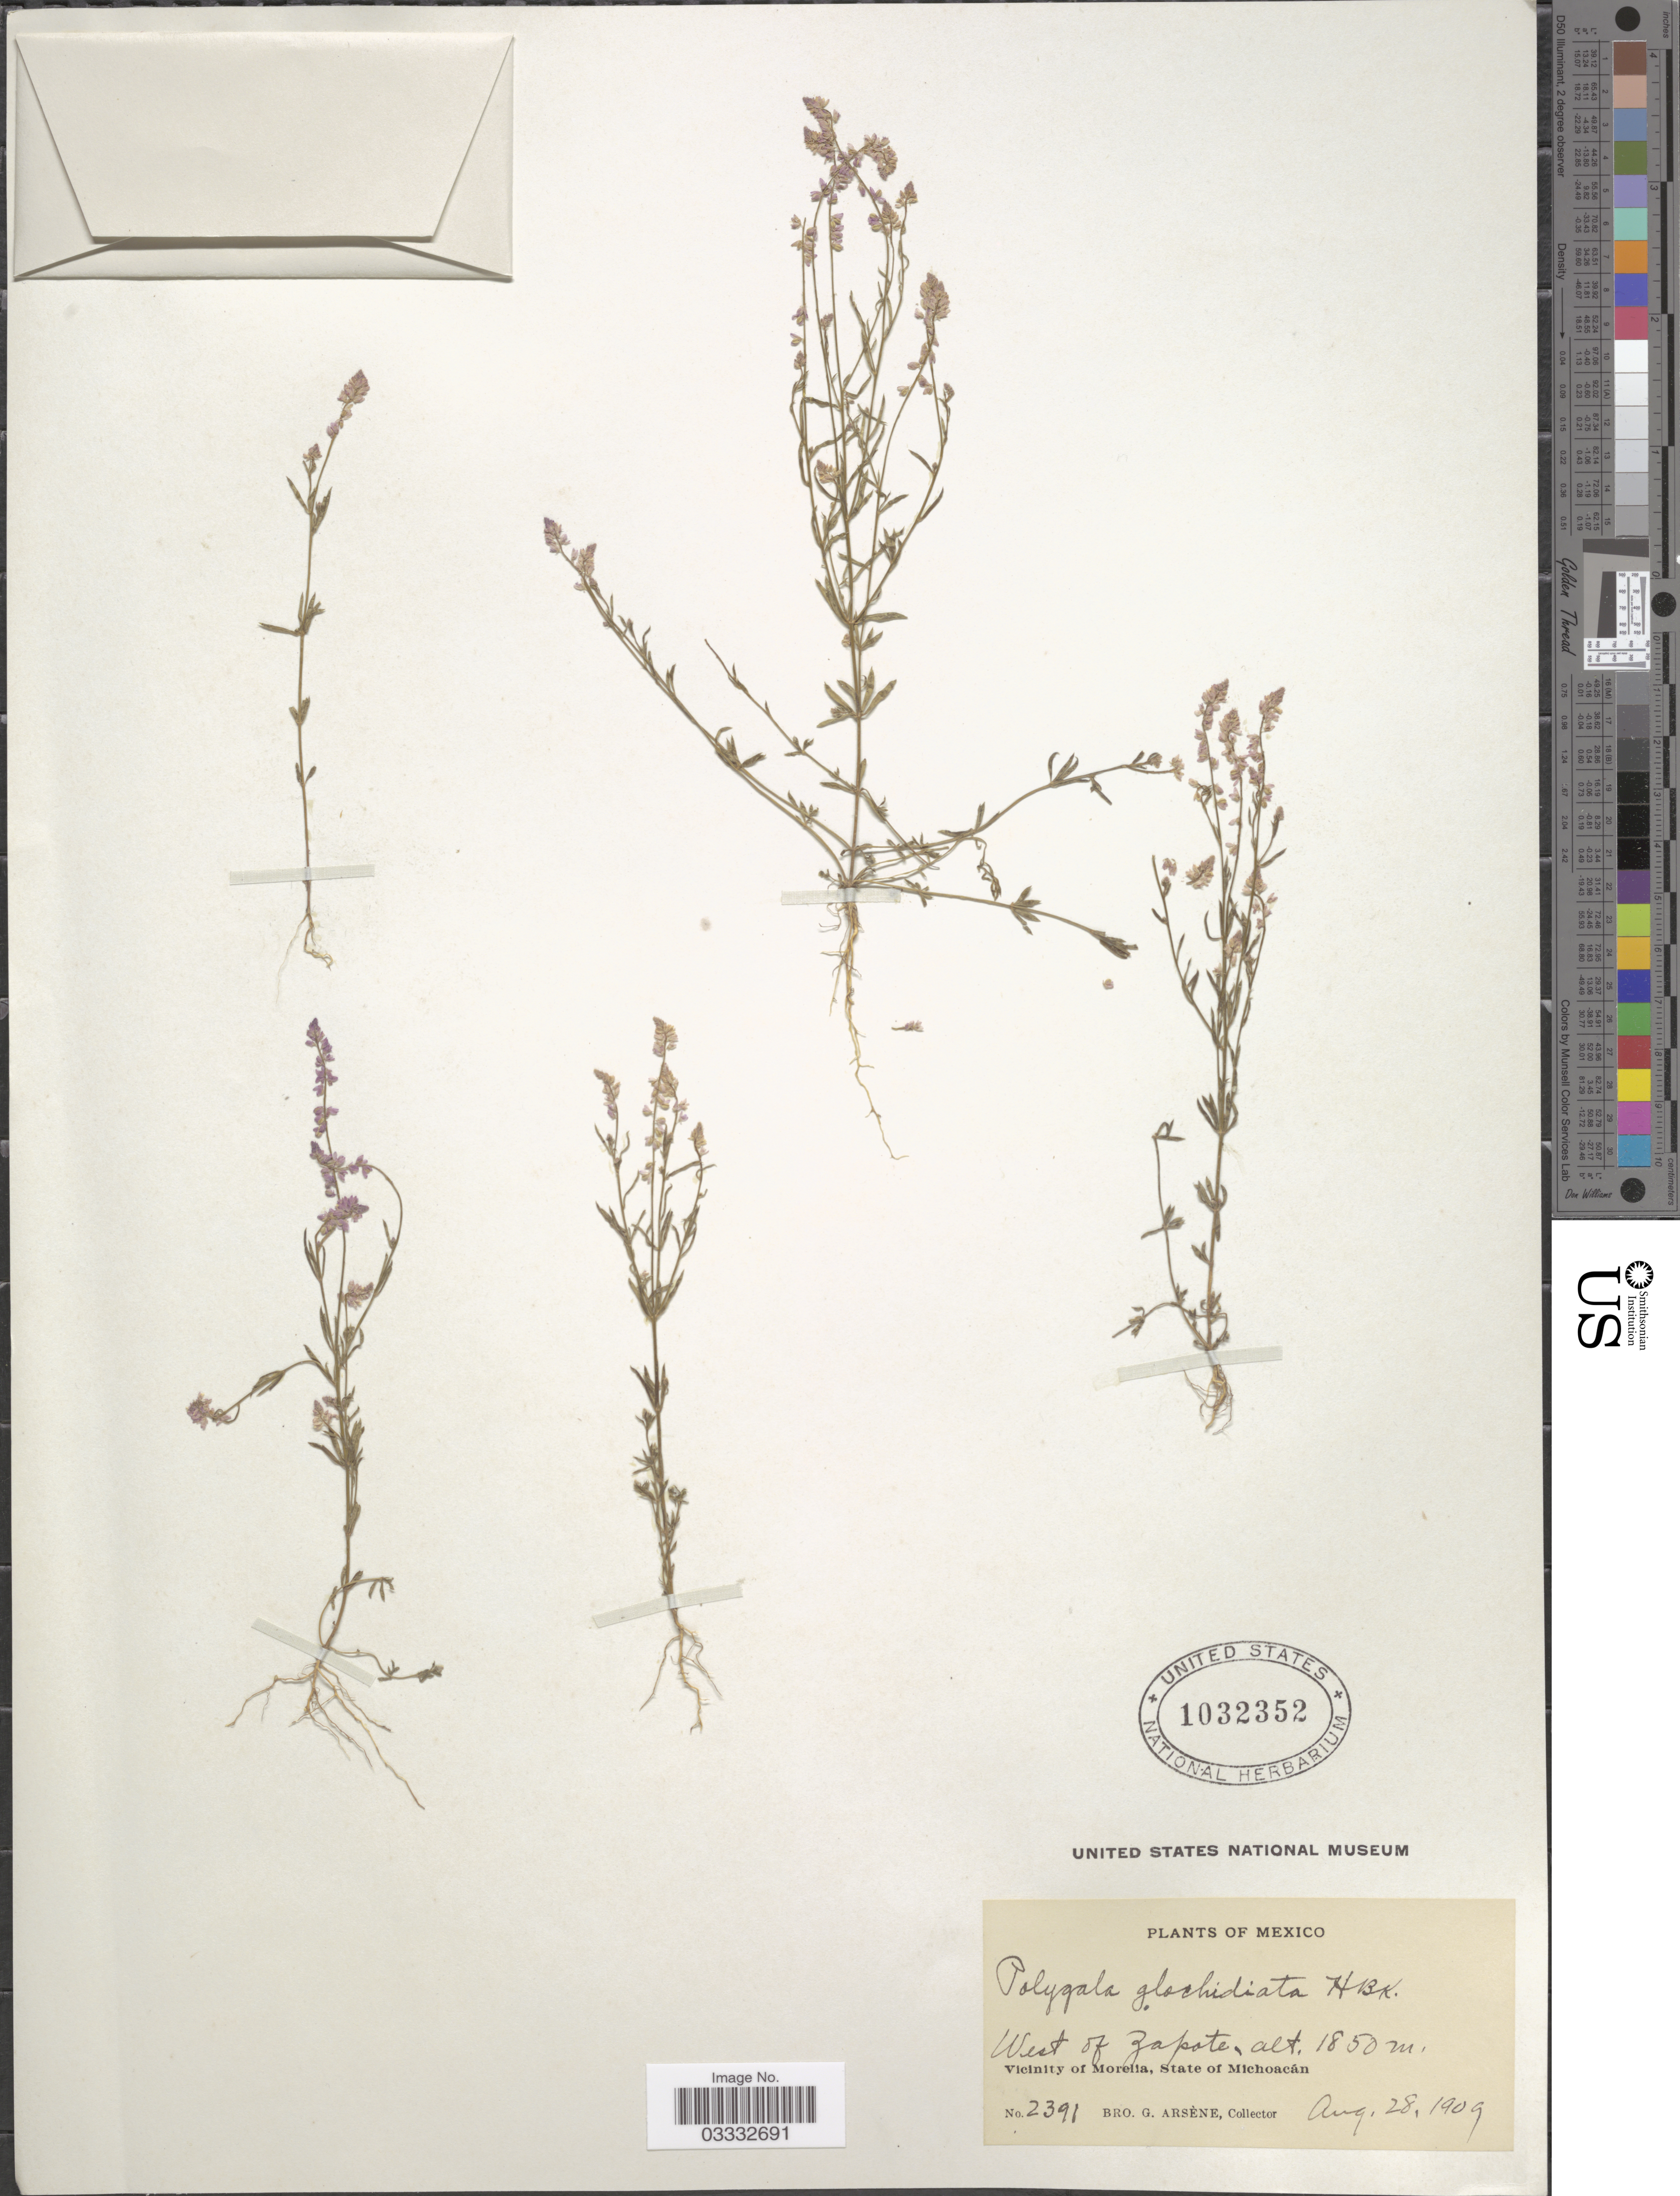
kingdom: Plantae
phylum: Tracheophyta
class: Magnoliopsida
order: Fabales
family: Polygalaceae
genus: Polygala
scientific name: Polygala glochidiata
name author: Kunth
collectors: Bro. G. Arsène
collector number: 2391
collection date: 1909-08-28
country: Mexico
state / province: Michoacán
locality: West of Zapote. Vicinity of Morelia.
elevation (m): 1850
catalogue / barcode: US 1032352